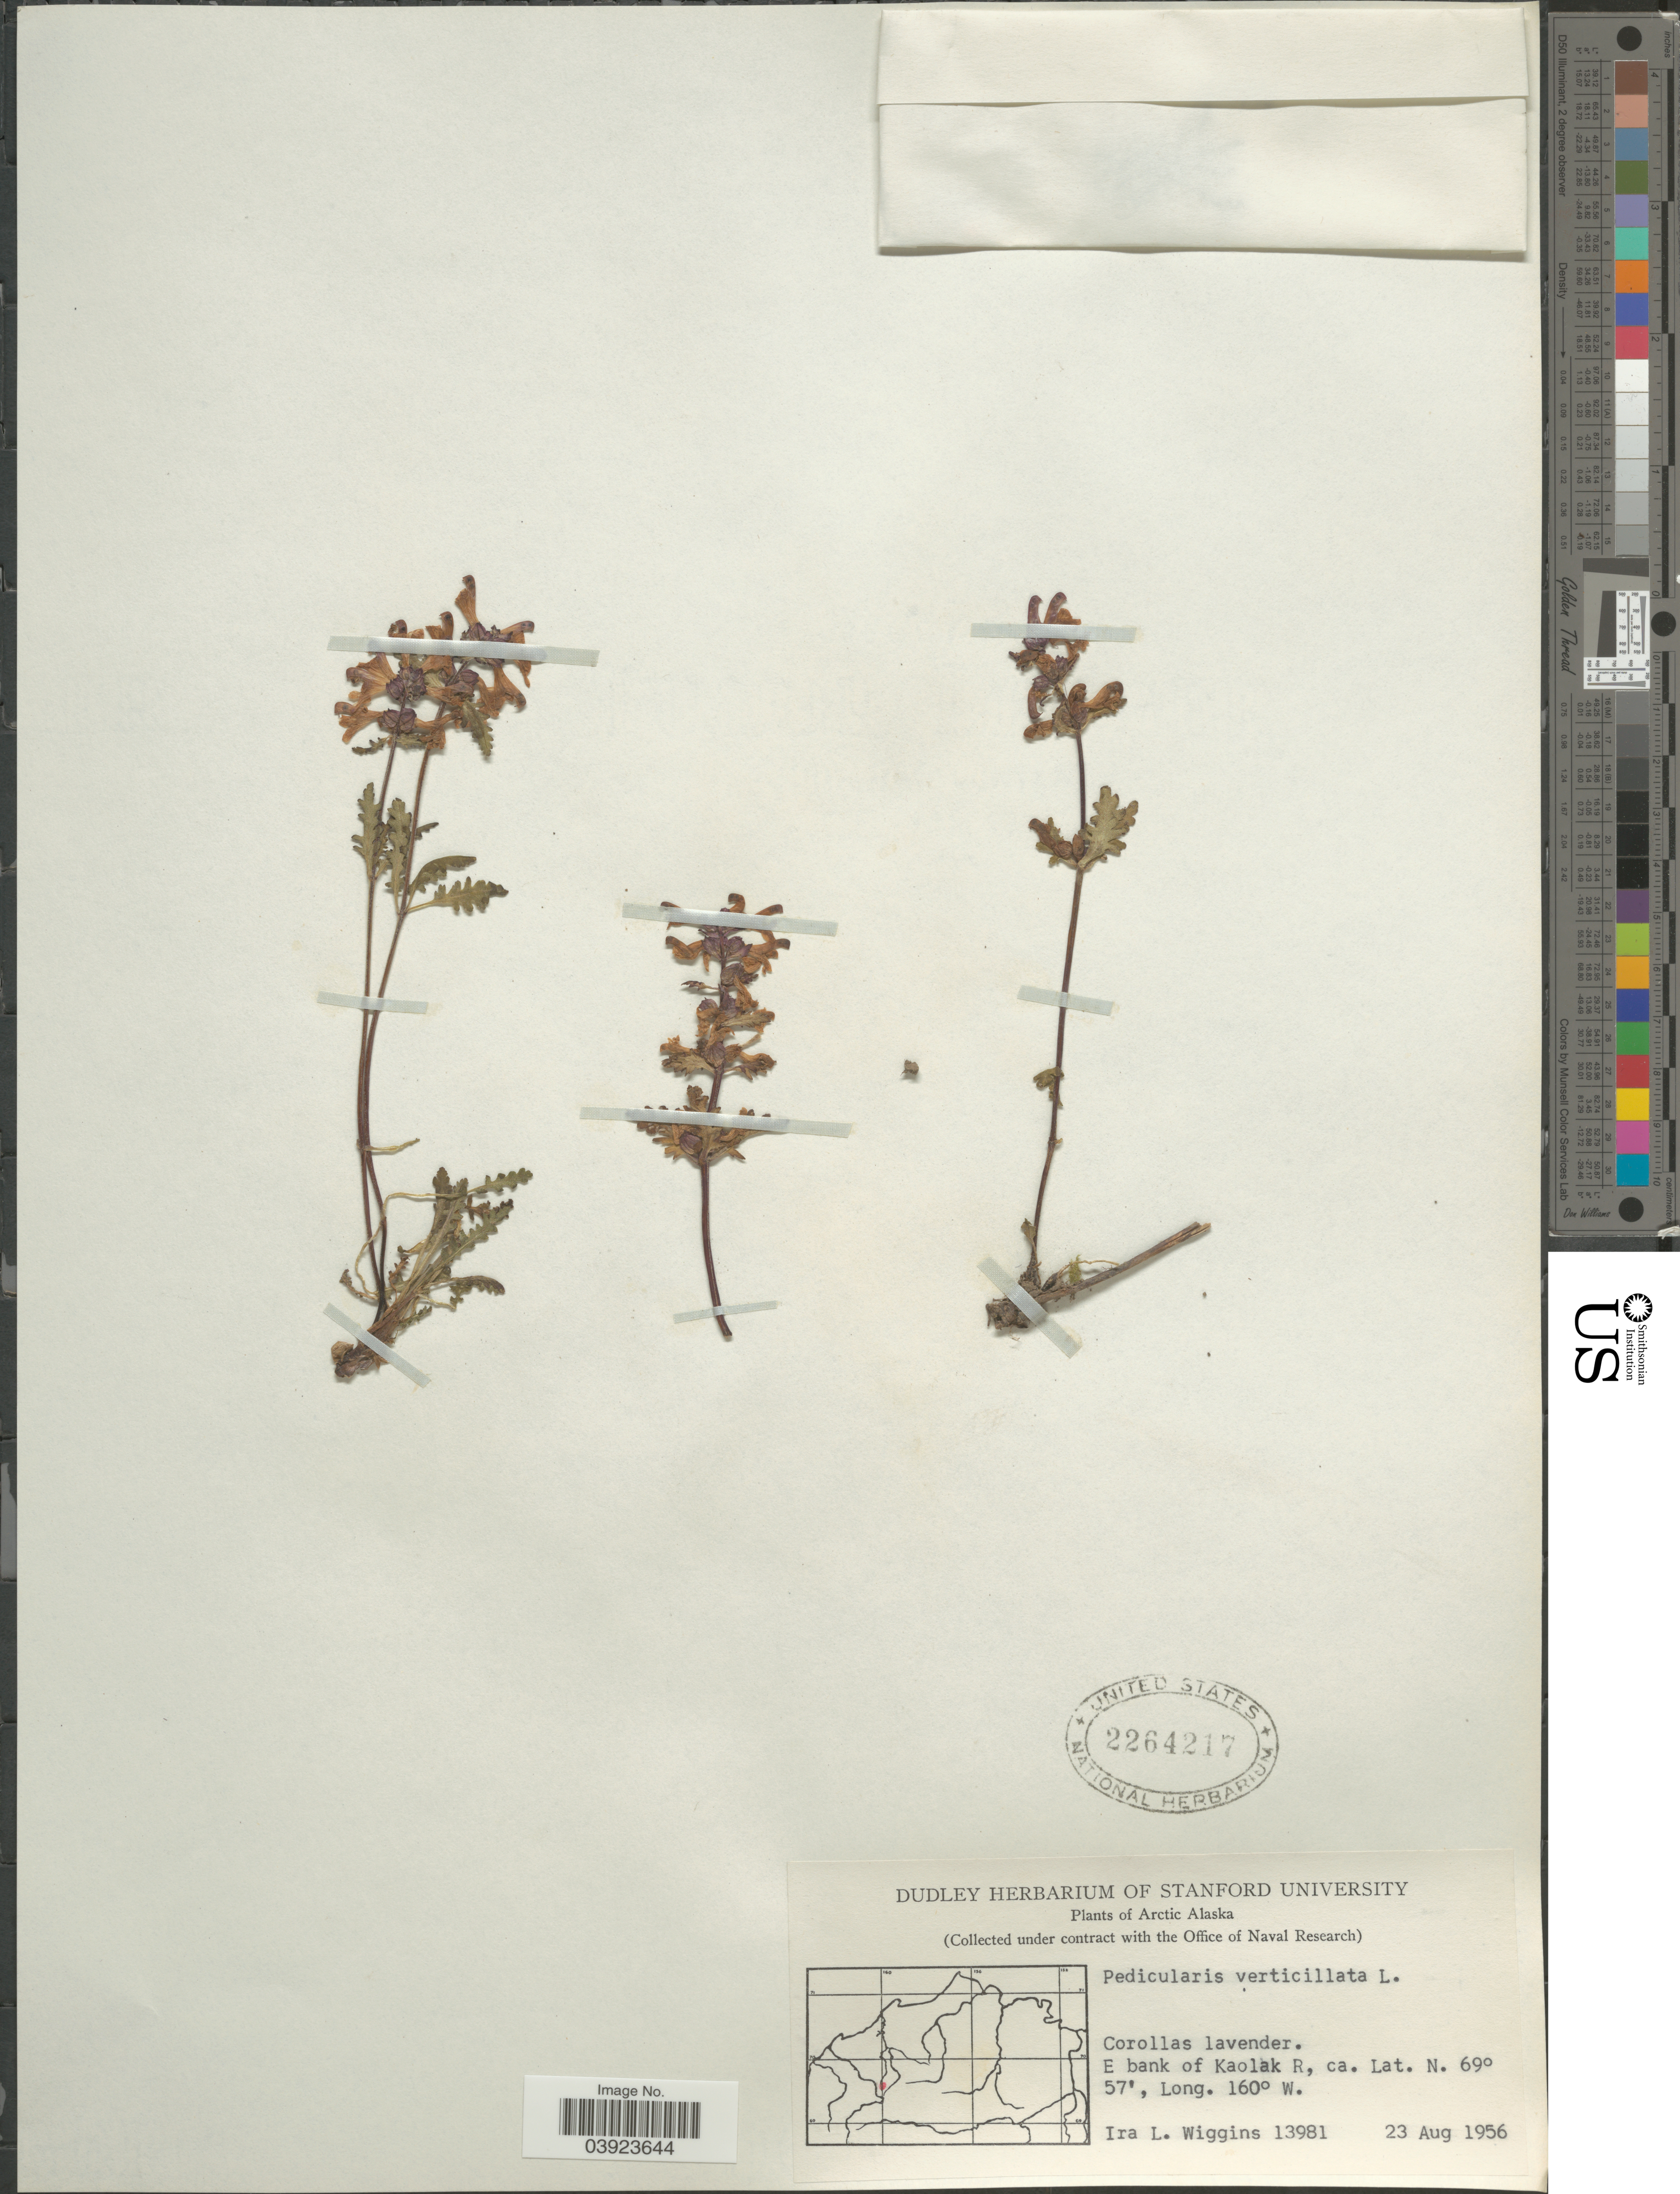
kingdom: Plantae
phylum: Tracheophyta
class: Magnoliopsida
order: Lamiales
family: Orobanchaceae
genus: Pedicularis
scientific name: Pedicularis verticillata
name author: L.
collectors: I. L. Wiggins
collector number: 13981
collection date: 1956-08-23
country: United States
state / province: Alaska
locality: Arctic Alaska. E bank of Kaolak R.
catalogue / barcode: US 2264217